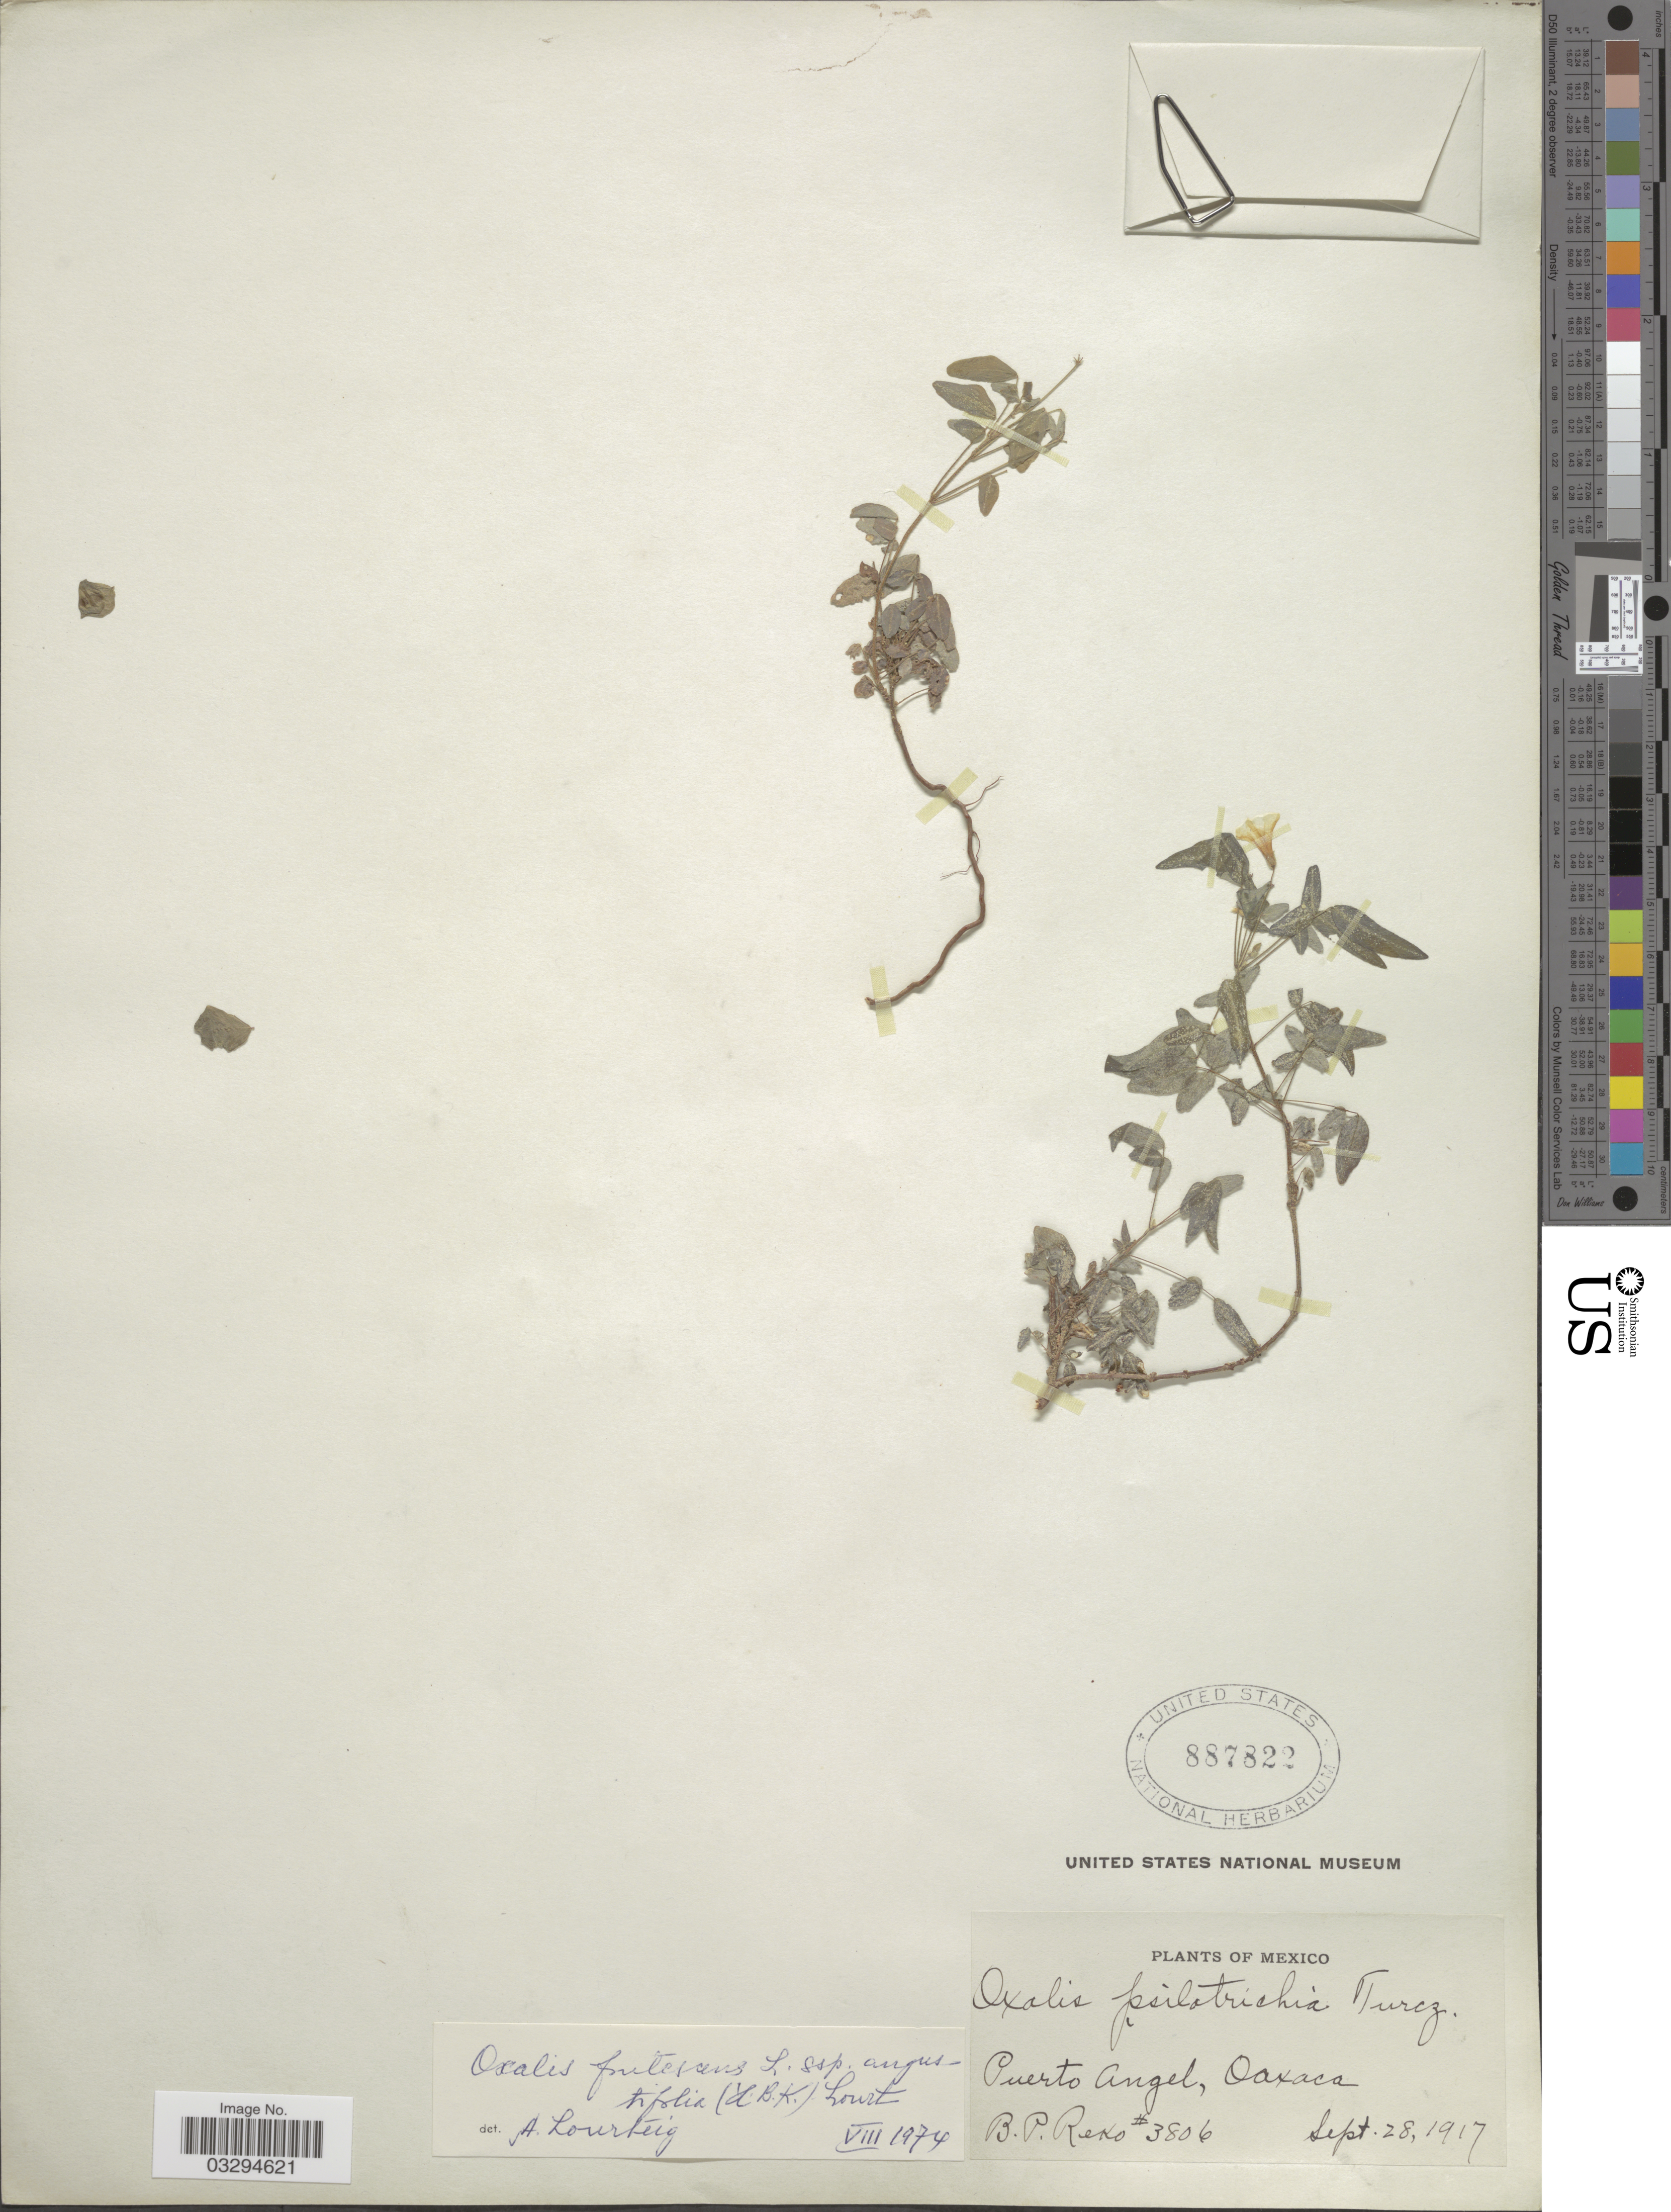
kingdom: Plantae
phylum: Tracheophyta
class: Magnoliopsida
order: Oxalidales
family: Oxalidaceae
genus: Oxalis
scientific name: Oxalis frutescens subsp. angustifolia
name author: (Kunth) Lourteig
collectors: B. P. Reko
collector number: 3806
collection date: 1917-09-28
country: Mexico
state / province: Oaxaca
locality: Puerto Angel.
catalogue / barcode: US 887822